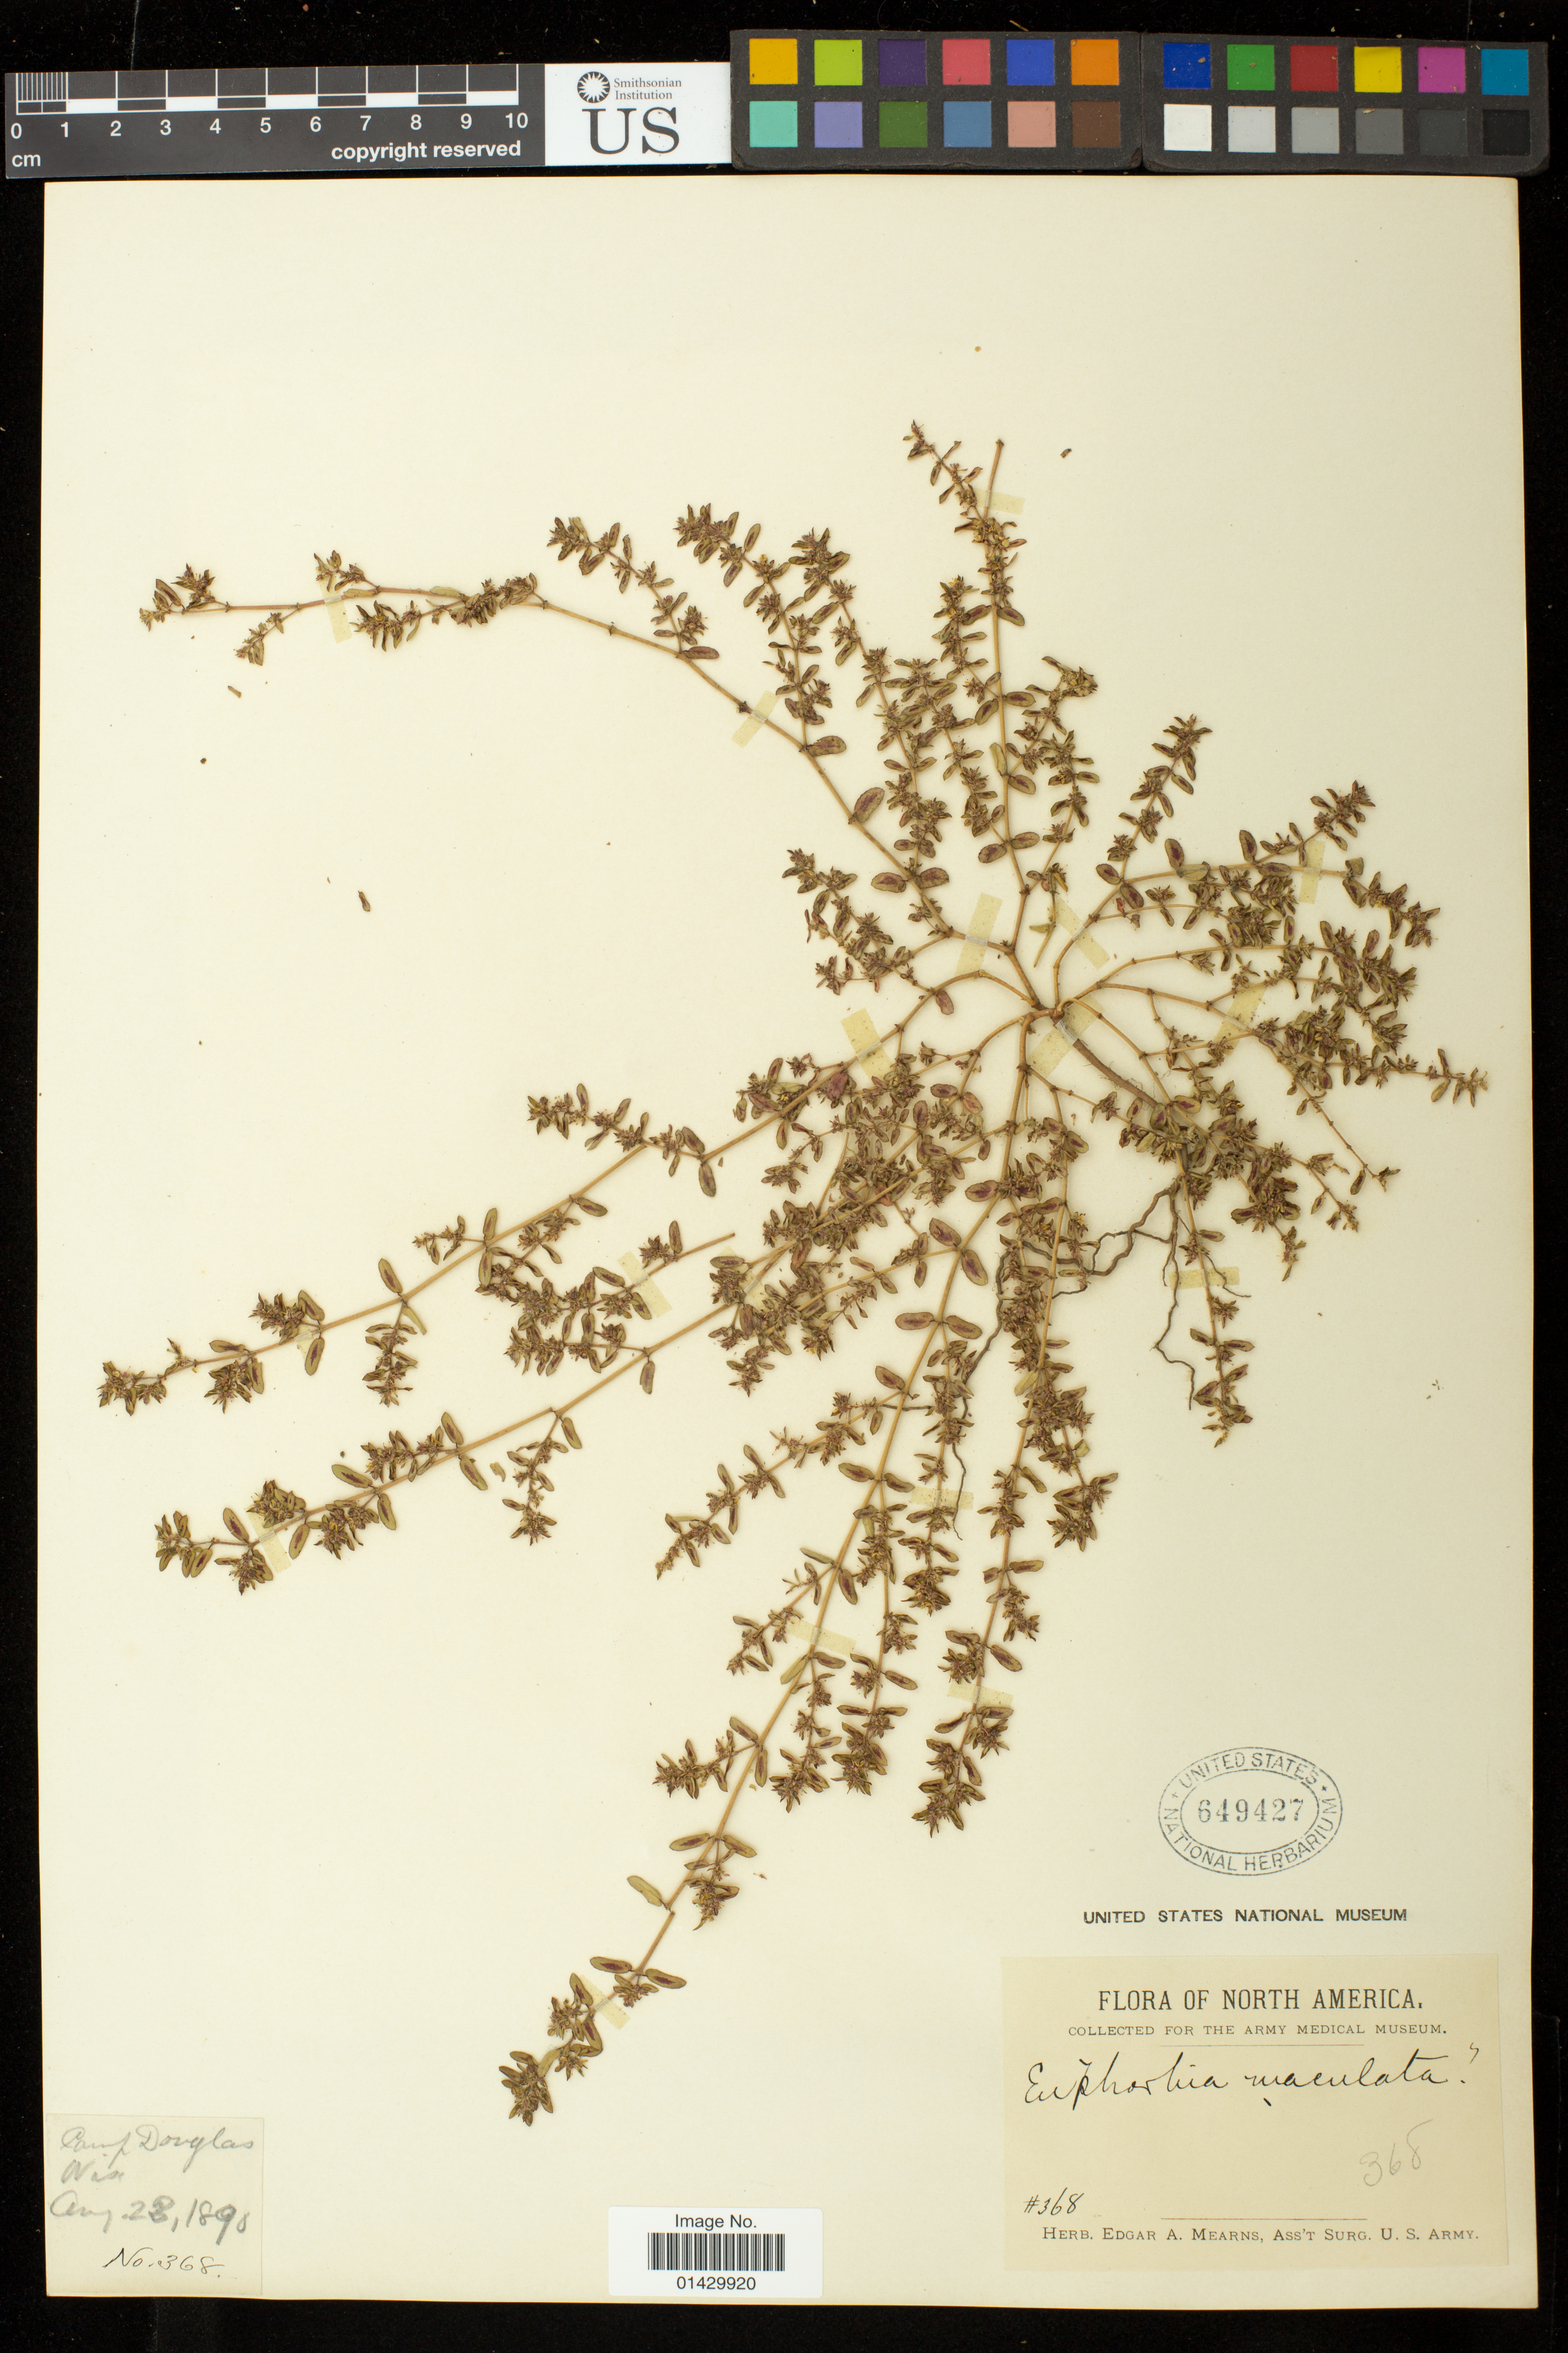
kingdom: Plantae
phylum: Tracheophyta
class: Magnoliopsida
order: Malpighiales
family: Euphorbiaceae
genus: Euphorbia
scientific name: Euphorbia maculata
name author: L.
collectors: E. A. Mearns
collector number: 368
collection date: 1890-08-23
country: United States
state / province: Wisconsin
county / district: Juneau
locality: Camp Douglas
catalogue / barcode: US 649427